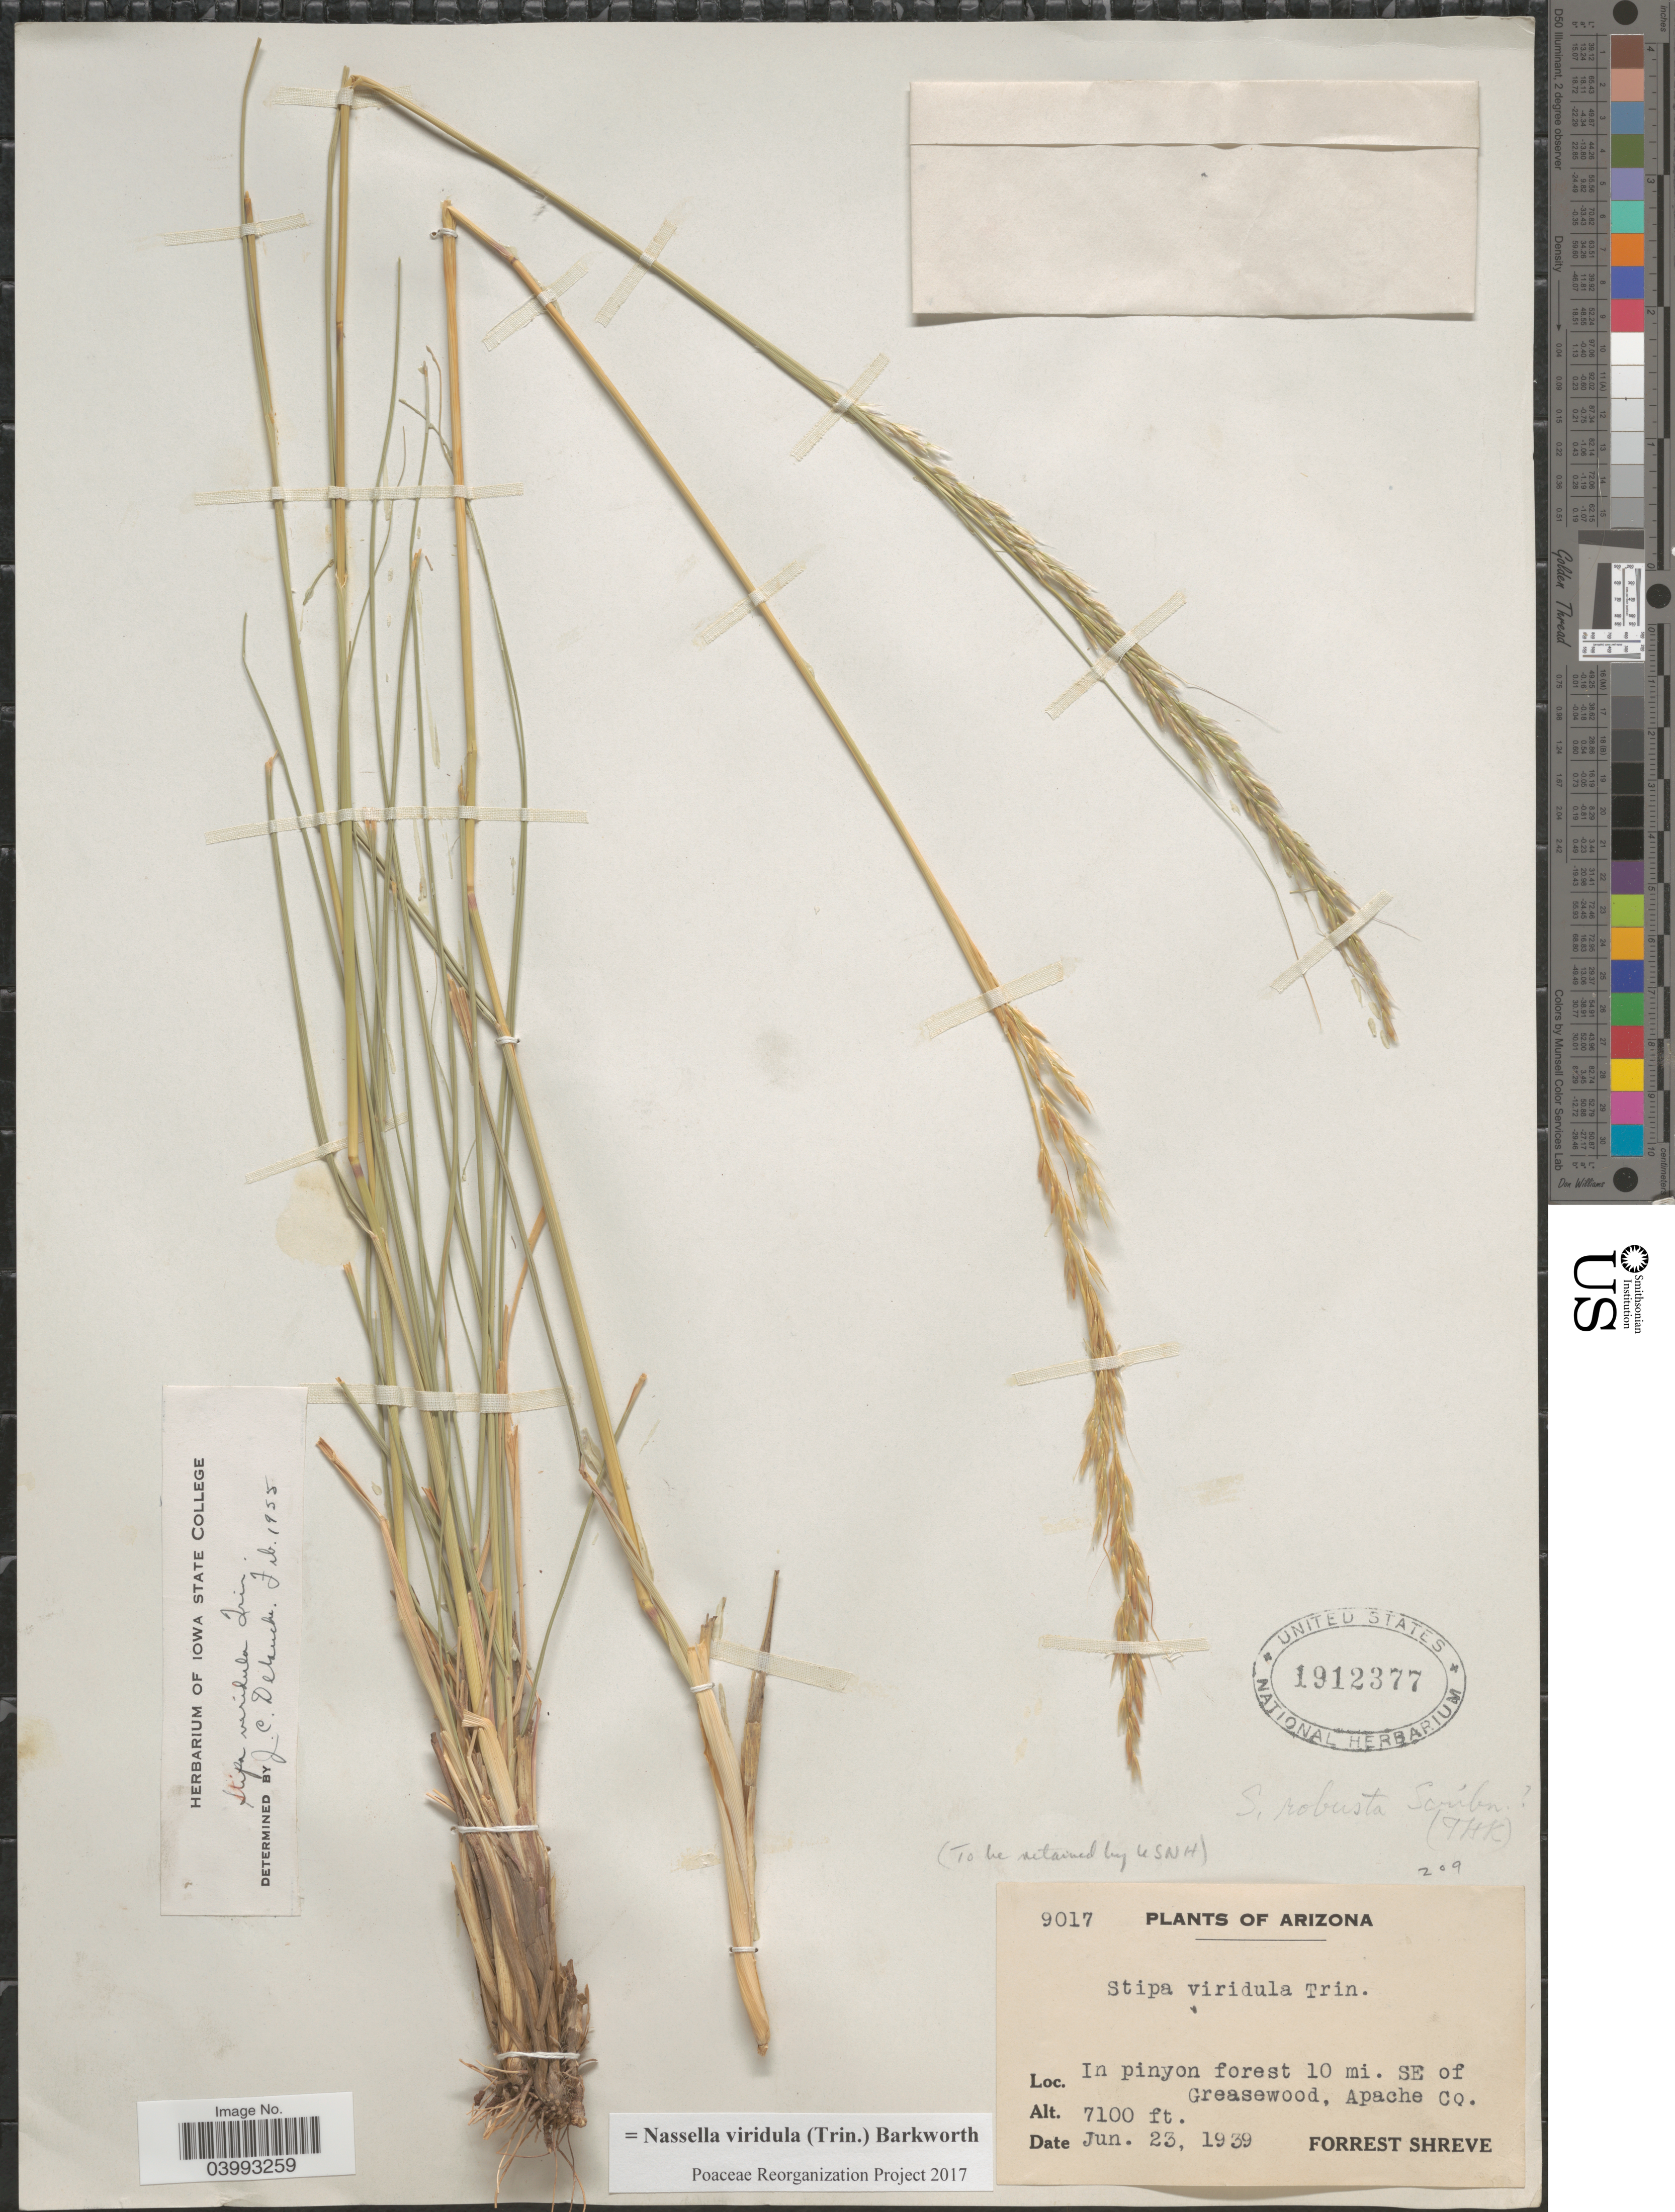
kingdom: Plantae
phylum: Tracheophyta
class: Liliopsida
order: Poales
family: Poaceae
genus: Nassella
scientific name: Nassella viridula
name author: (Trin.) Barkworth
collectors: F. Shreve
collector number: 9017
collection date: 1939-06-23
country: United States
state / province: Arizona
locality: In pinyon forest 10 mi. SE of Greasewood, Apache Co.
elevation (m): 2164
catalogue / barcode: US 1912377